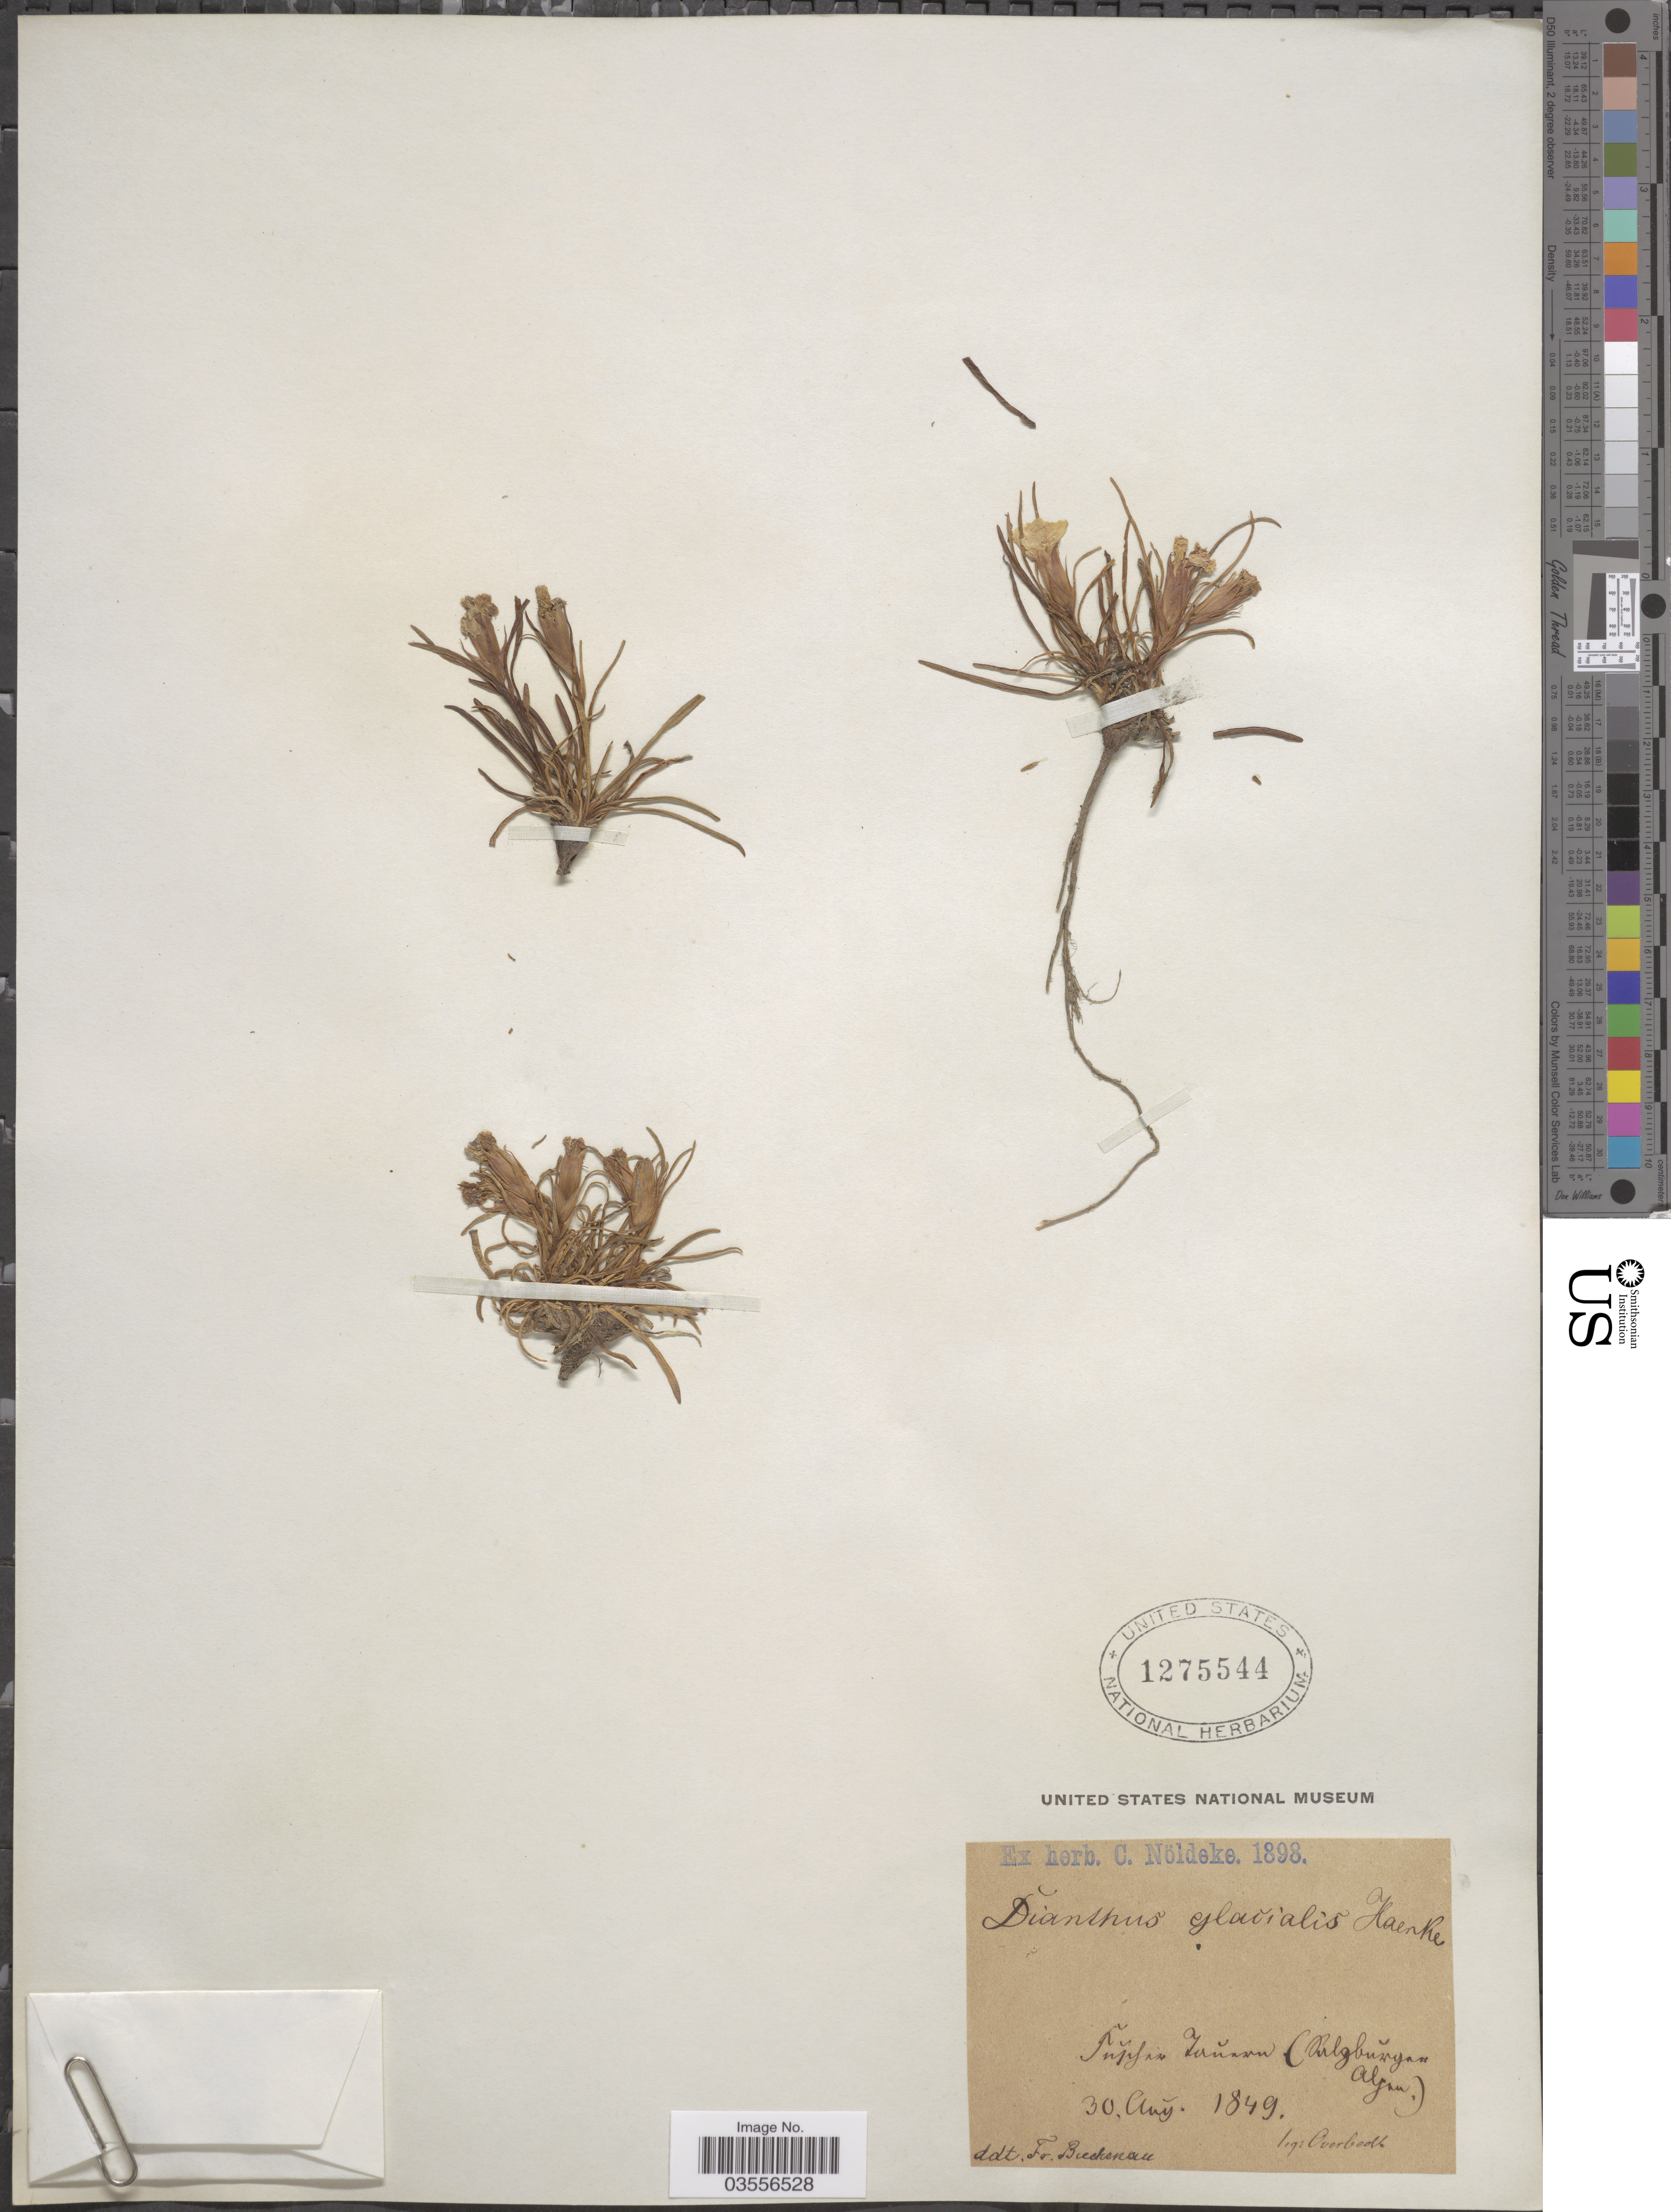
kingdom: Plantae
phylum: Tracheophyta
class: Magnoliopsida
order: Caryophyllales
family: Caryophyllaceae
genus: Dianthus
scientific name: Dianthus glacialis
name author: Haenke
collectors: -. Overbeck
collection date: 1849-08-30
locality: Tupfan Tunawn (Vulgburgen Algan). [interpreted]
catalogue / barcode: US 1275544